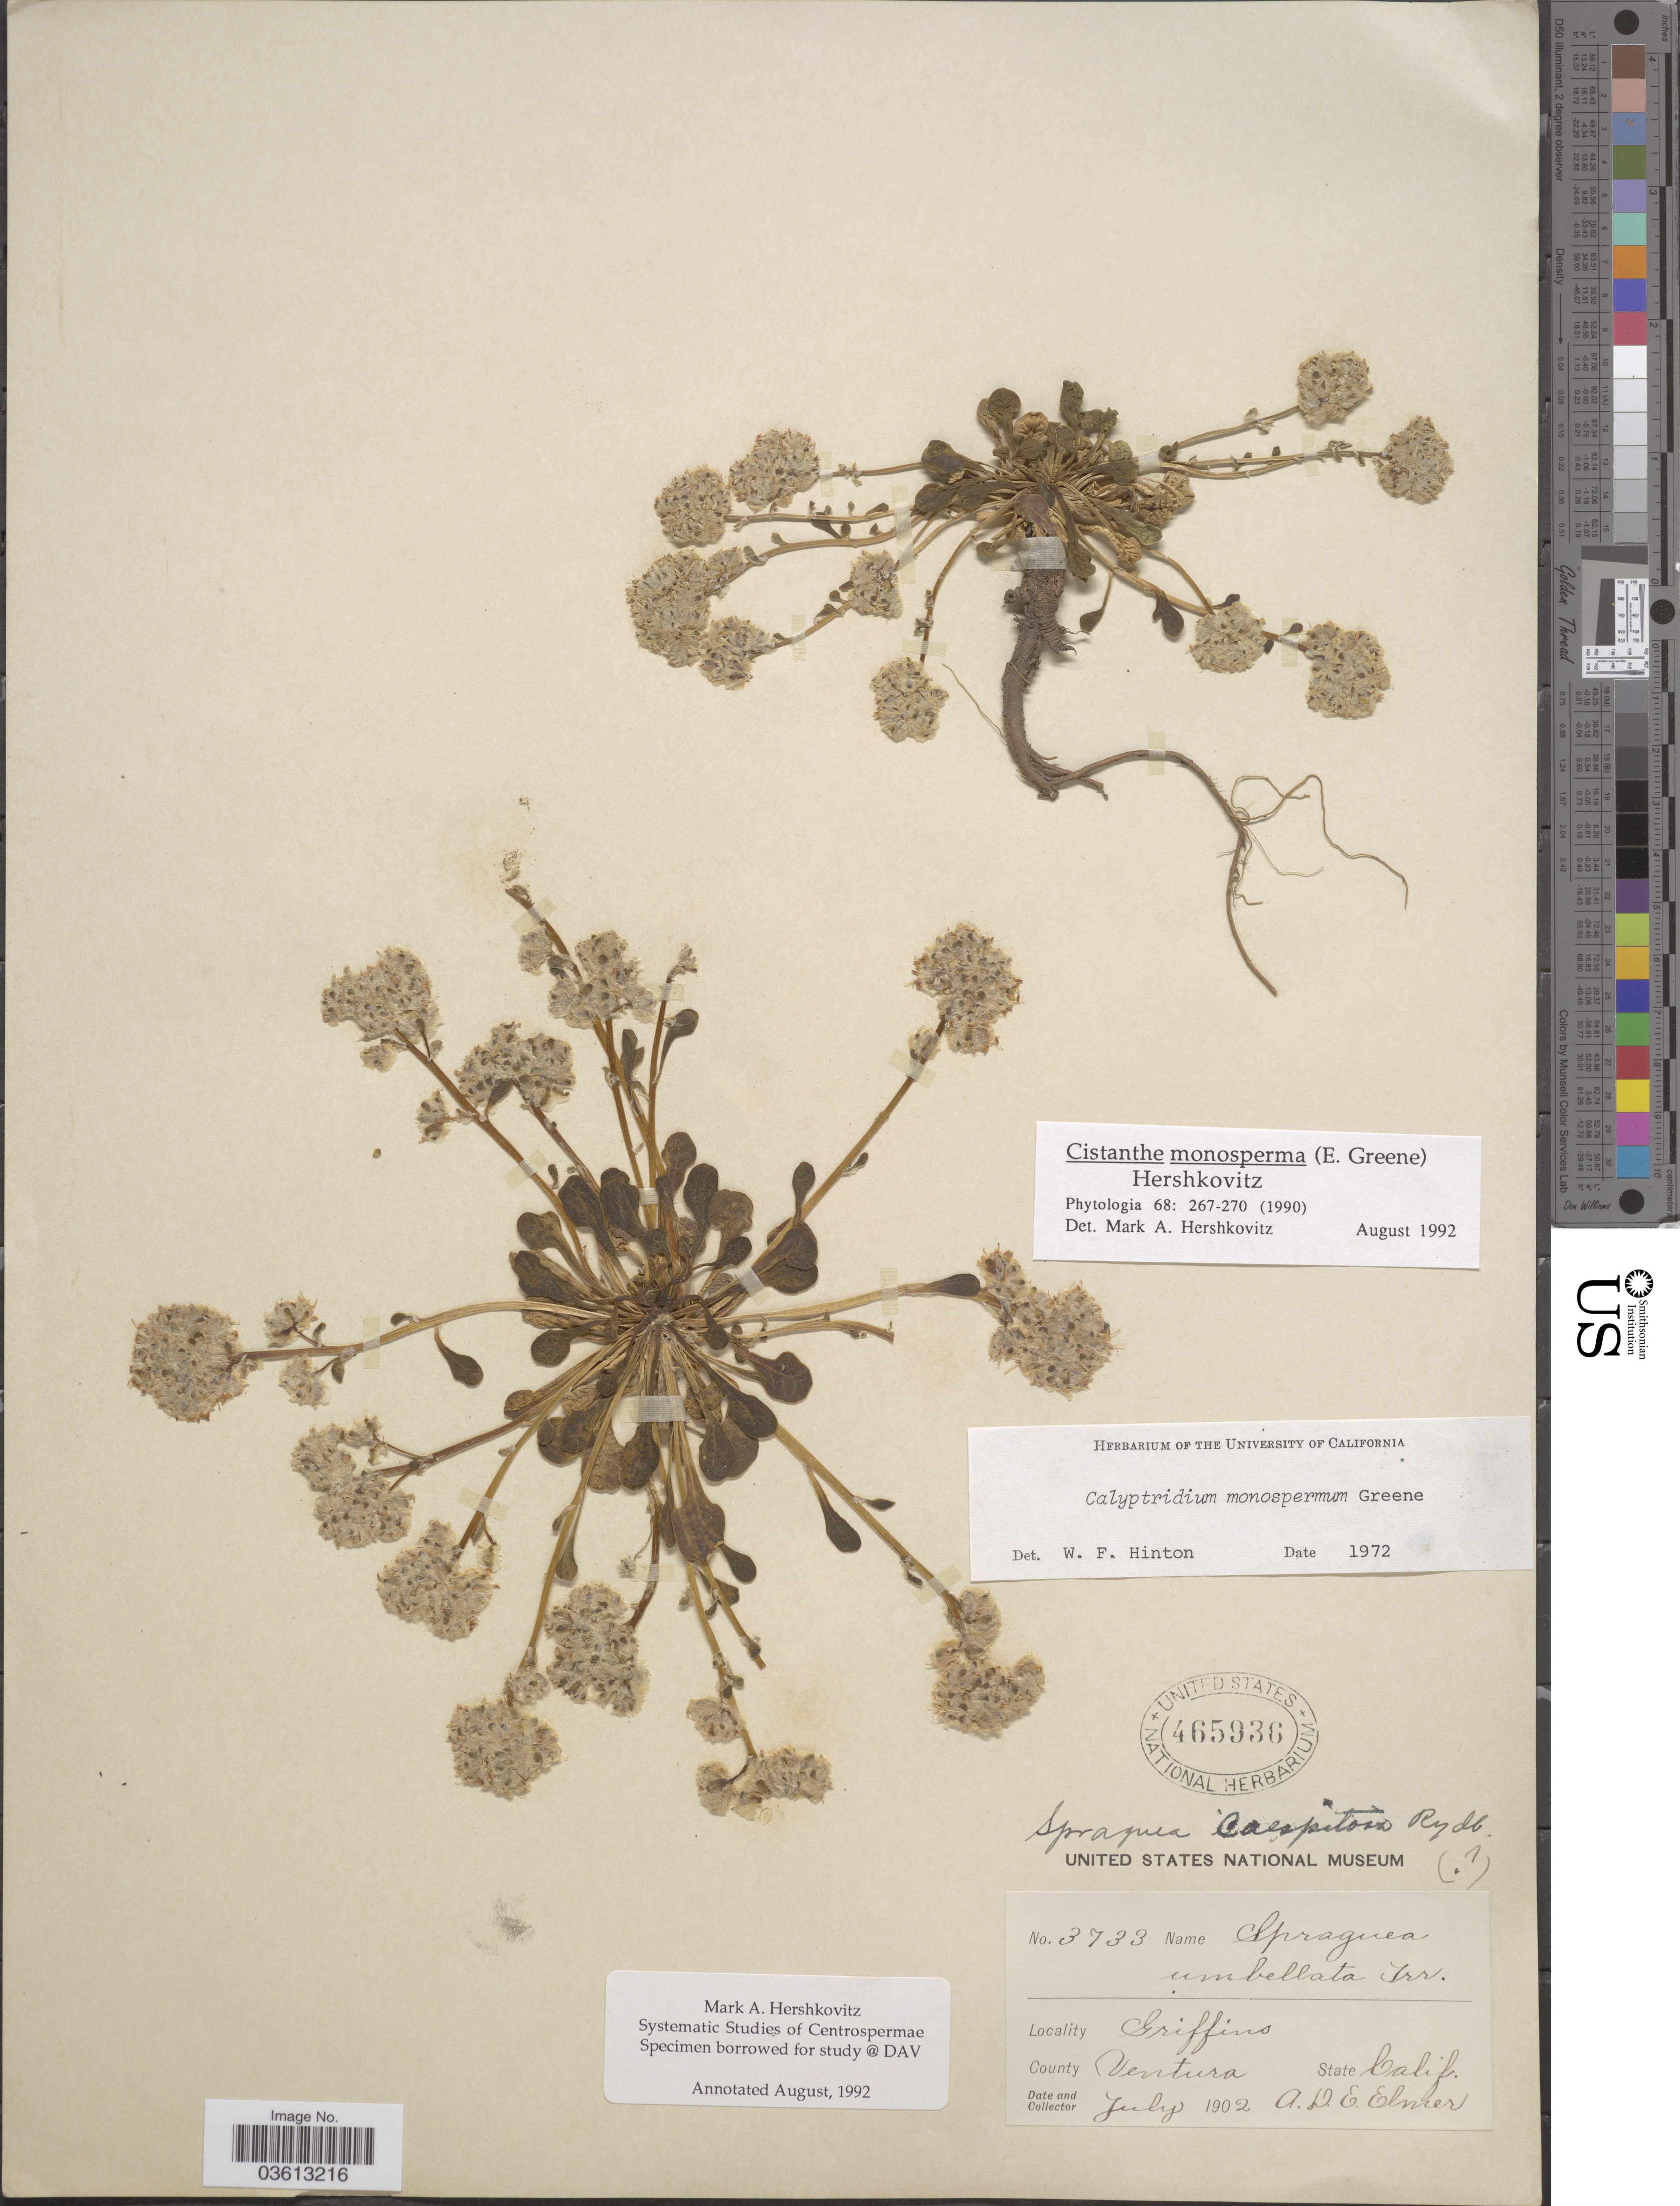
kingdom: Plantae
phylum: Tracheophyta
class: Magnoliopsida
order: Caryophyllales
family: Montiaceae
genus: Calandrinia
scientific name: Calandrinia monosperma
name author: Seyda ex Obbens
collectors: A. D. E. Elmer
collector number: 3733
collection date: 1902-07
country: United States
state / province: California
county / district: Ventura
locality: Griffins, County Ventura.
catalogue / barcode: US 465936